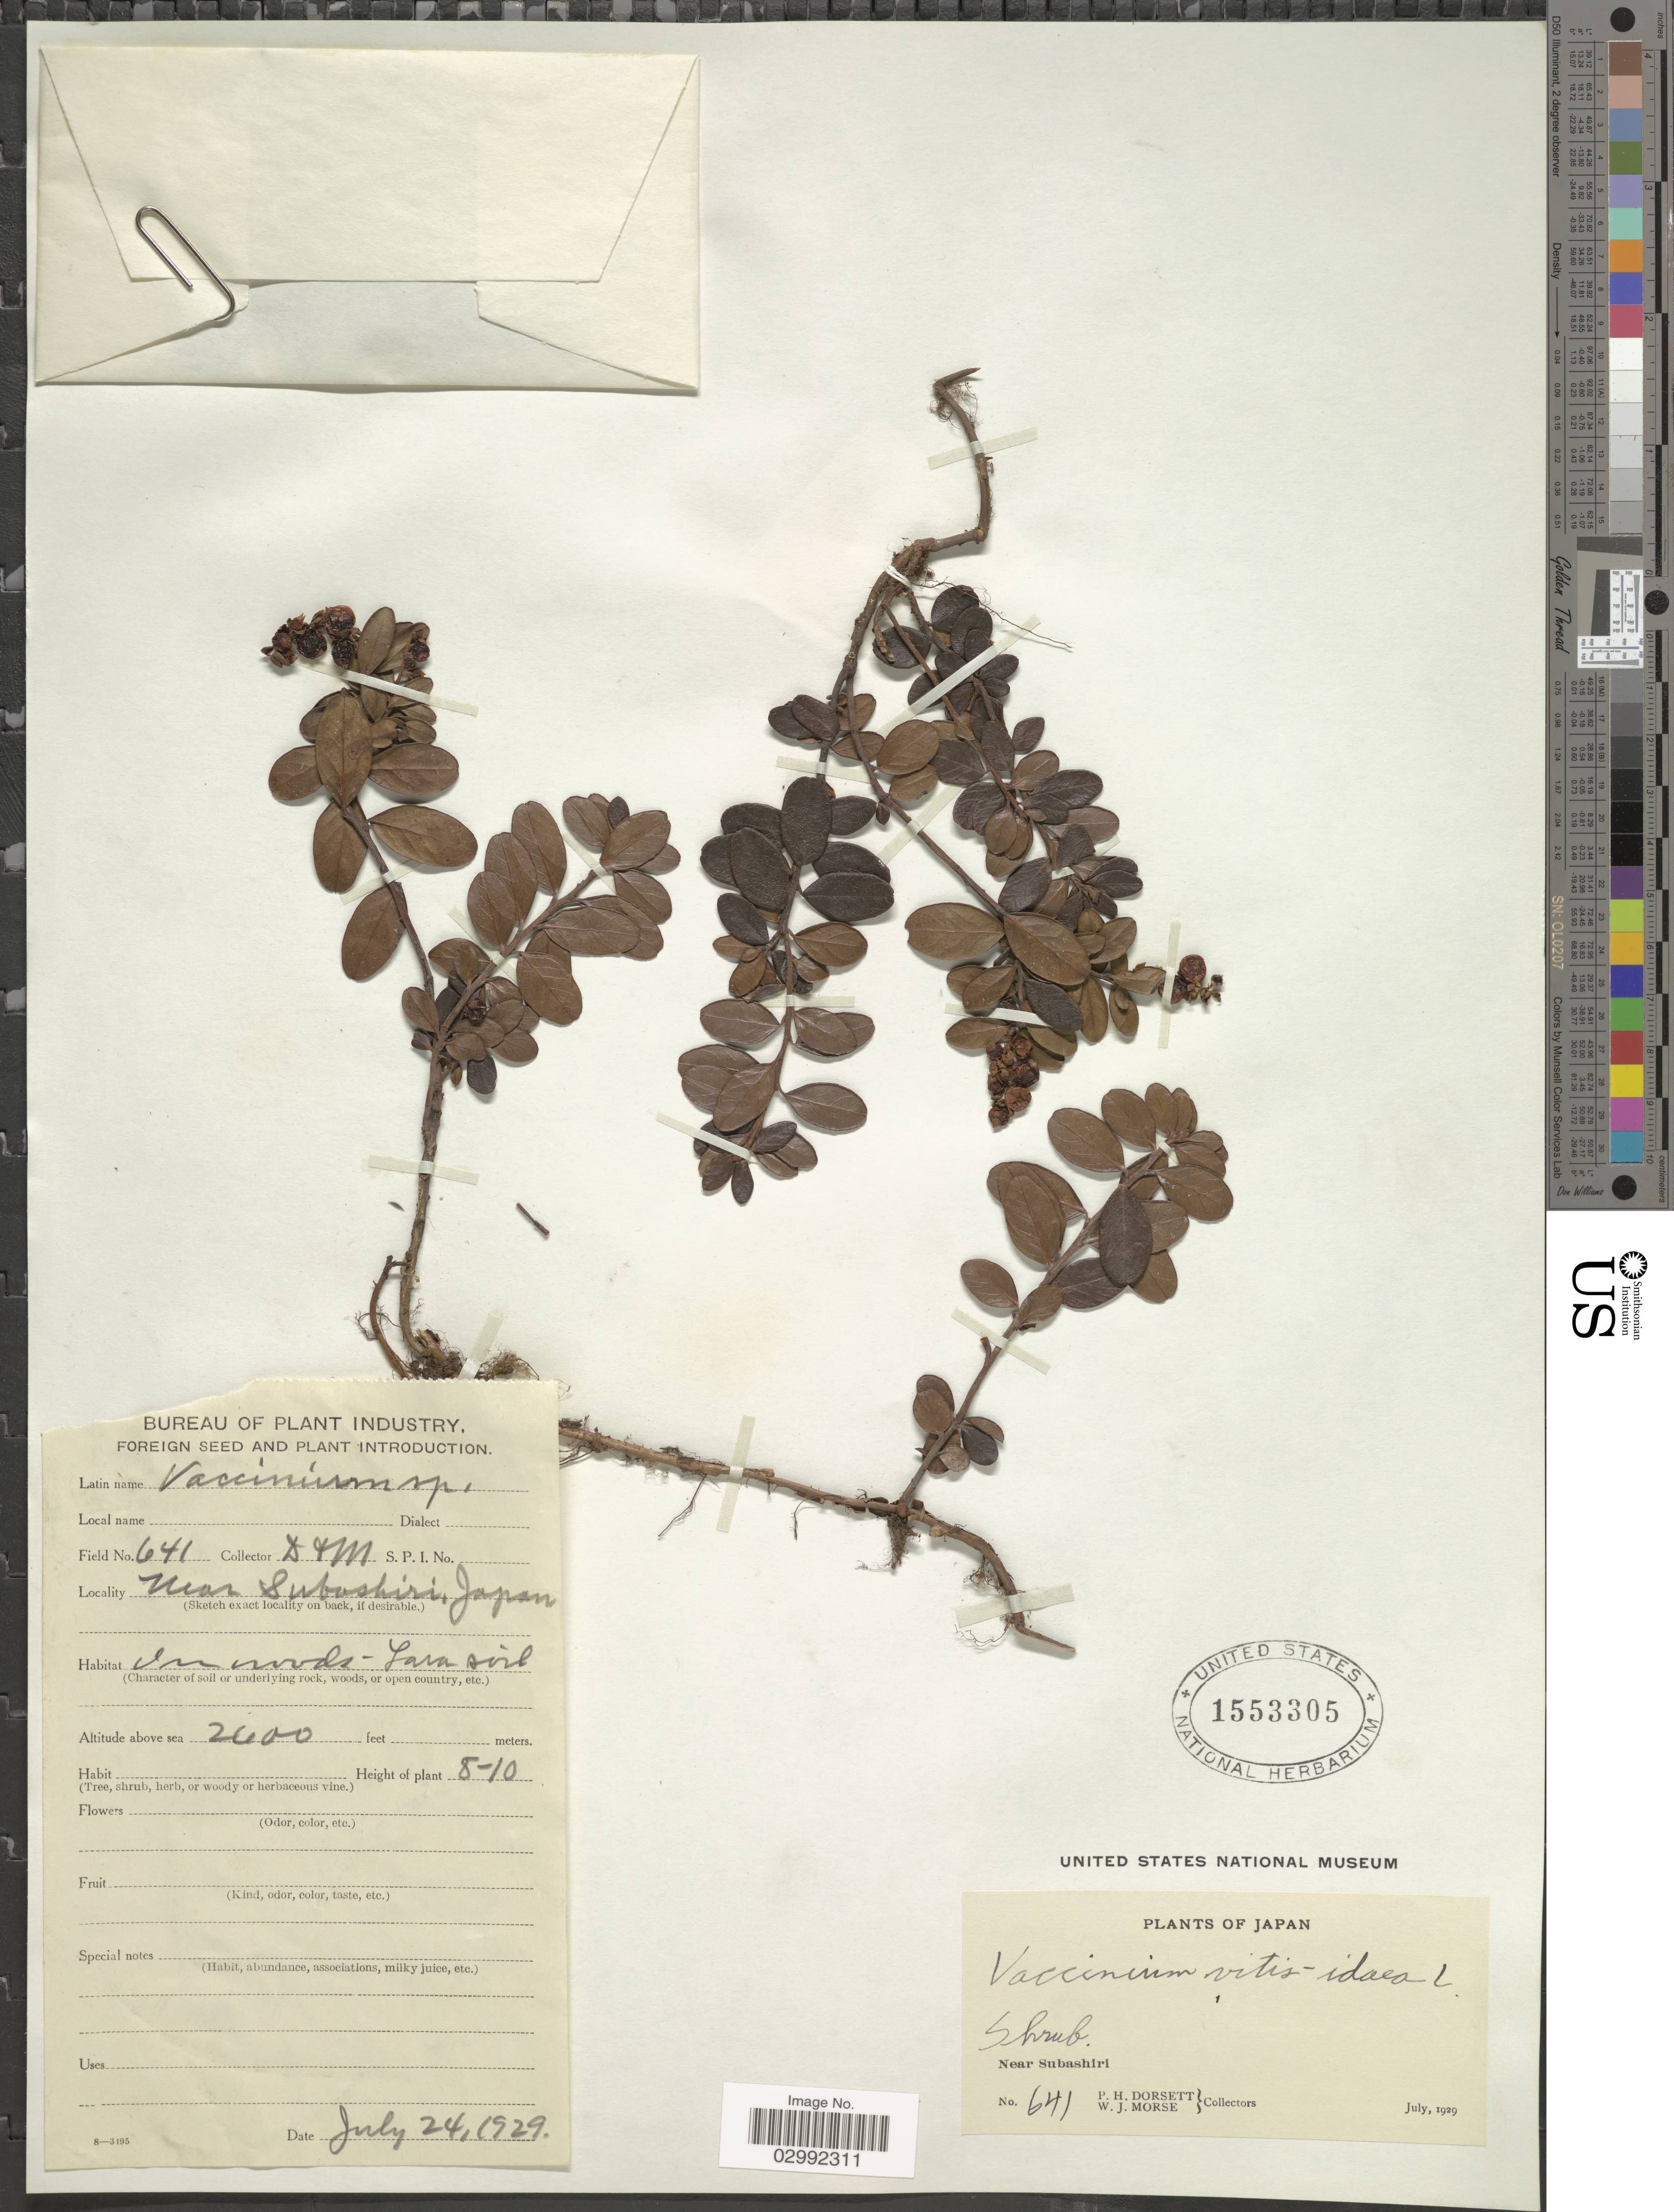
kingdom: Plantae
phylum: Tracheophyta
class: Magnoliopsida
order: Ericales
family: Ericaceae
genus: Vaccinium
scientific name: Vaccinium vitis-idaea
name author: L.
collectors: P. H. Dorsett & W. J. Morse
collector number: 641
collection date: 1929-07-24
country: Japan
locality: Near Subashiri.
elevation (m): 792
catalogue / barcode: US 1553305